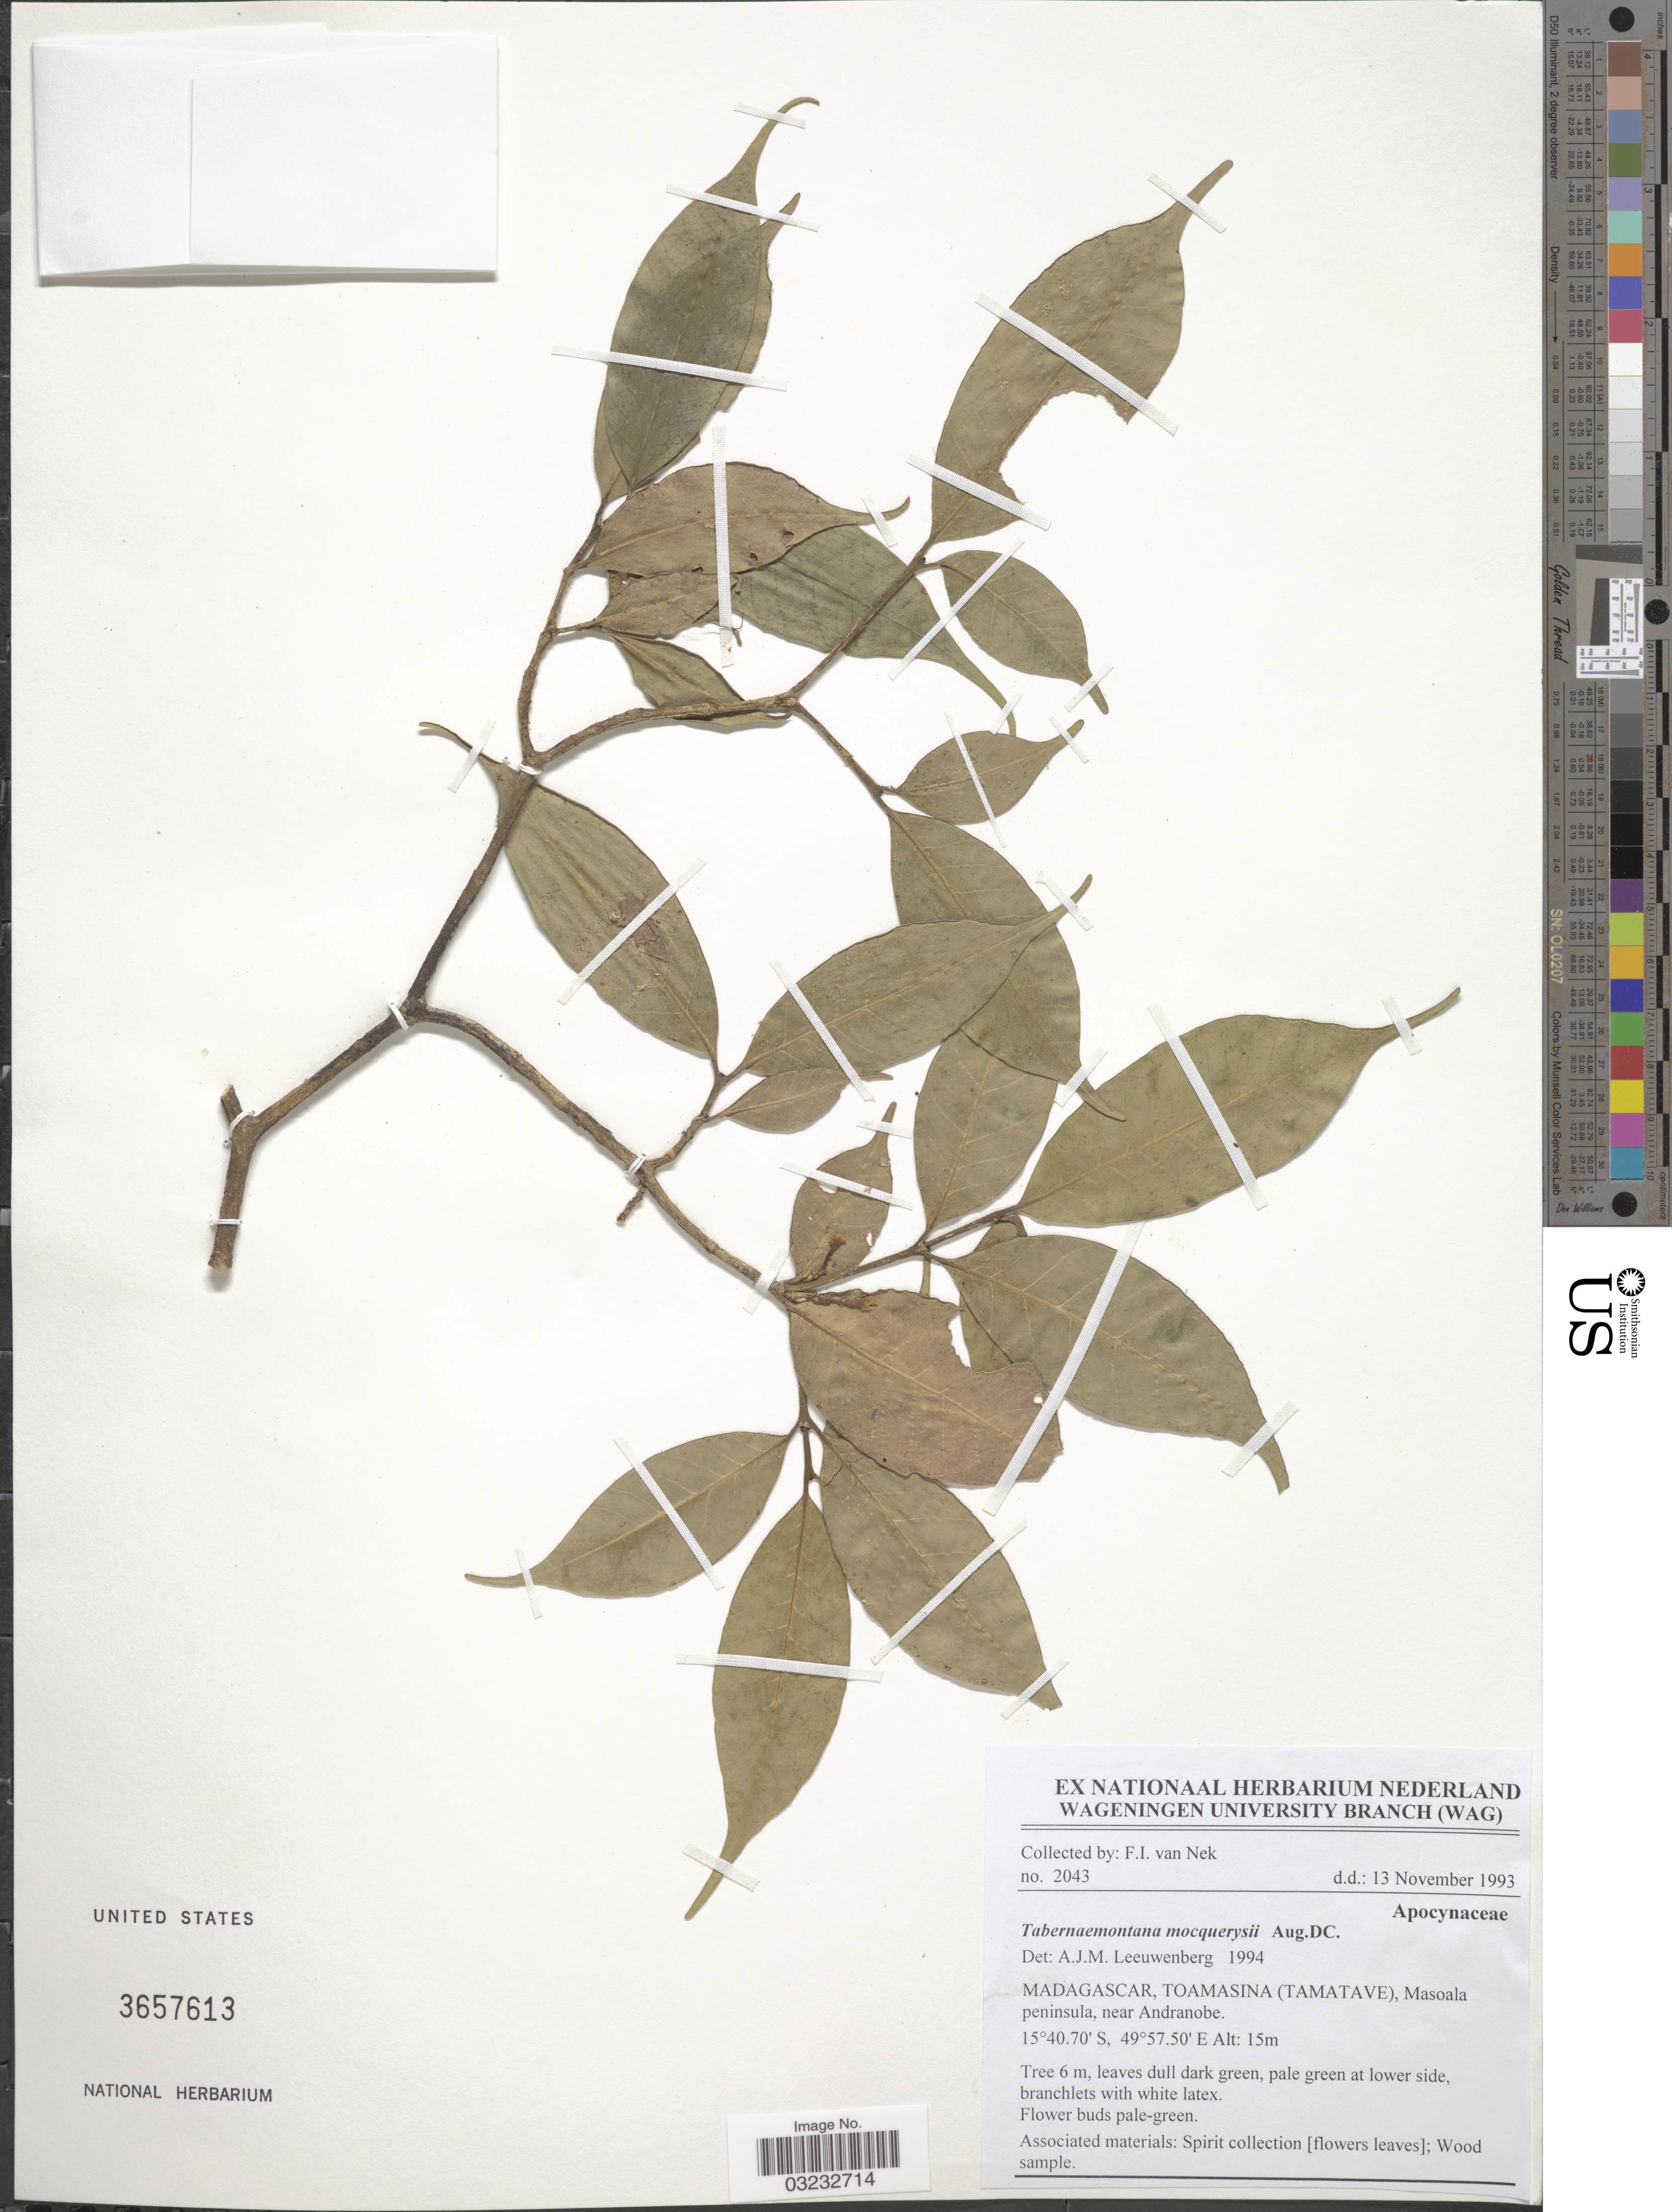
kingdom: Plantae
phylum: Tracheophyta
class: Magnoliopsida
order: Gentianales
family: Apocynaceae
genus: Tabernaemontana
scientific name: Tabernaemontana mocquerysii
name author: A. DC.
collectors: F. van Nek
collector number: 2043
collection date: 1993-11-13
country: Madagascar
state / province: Analanjirofo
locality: (Tamatave), Masoala peninsula, near Andranobe.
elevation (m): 15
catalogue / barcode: US 3657613